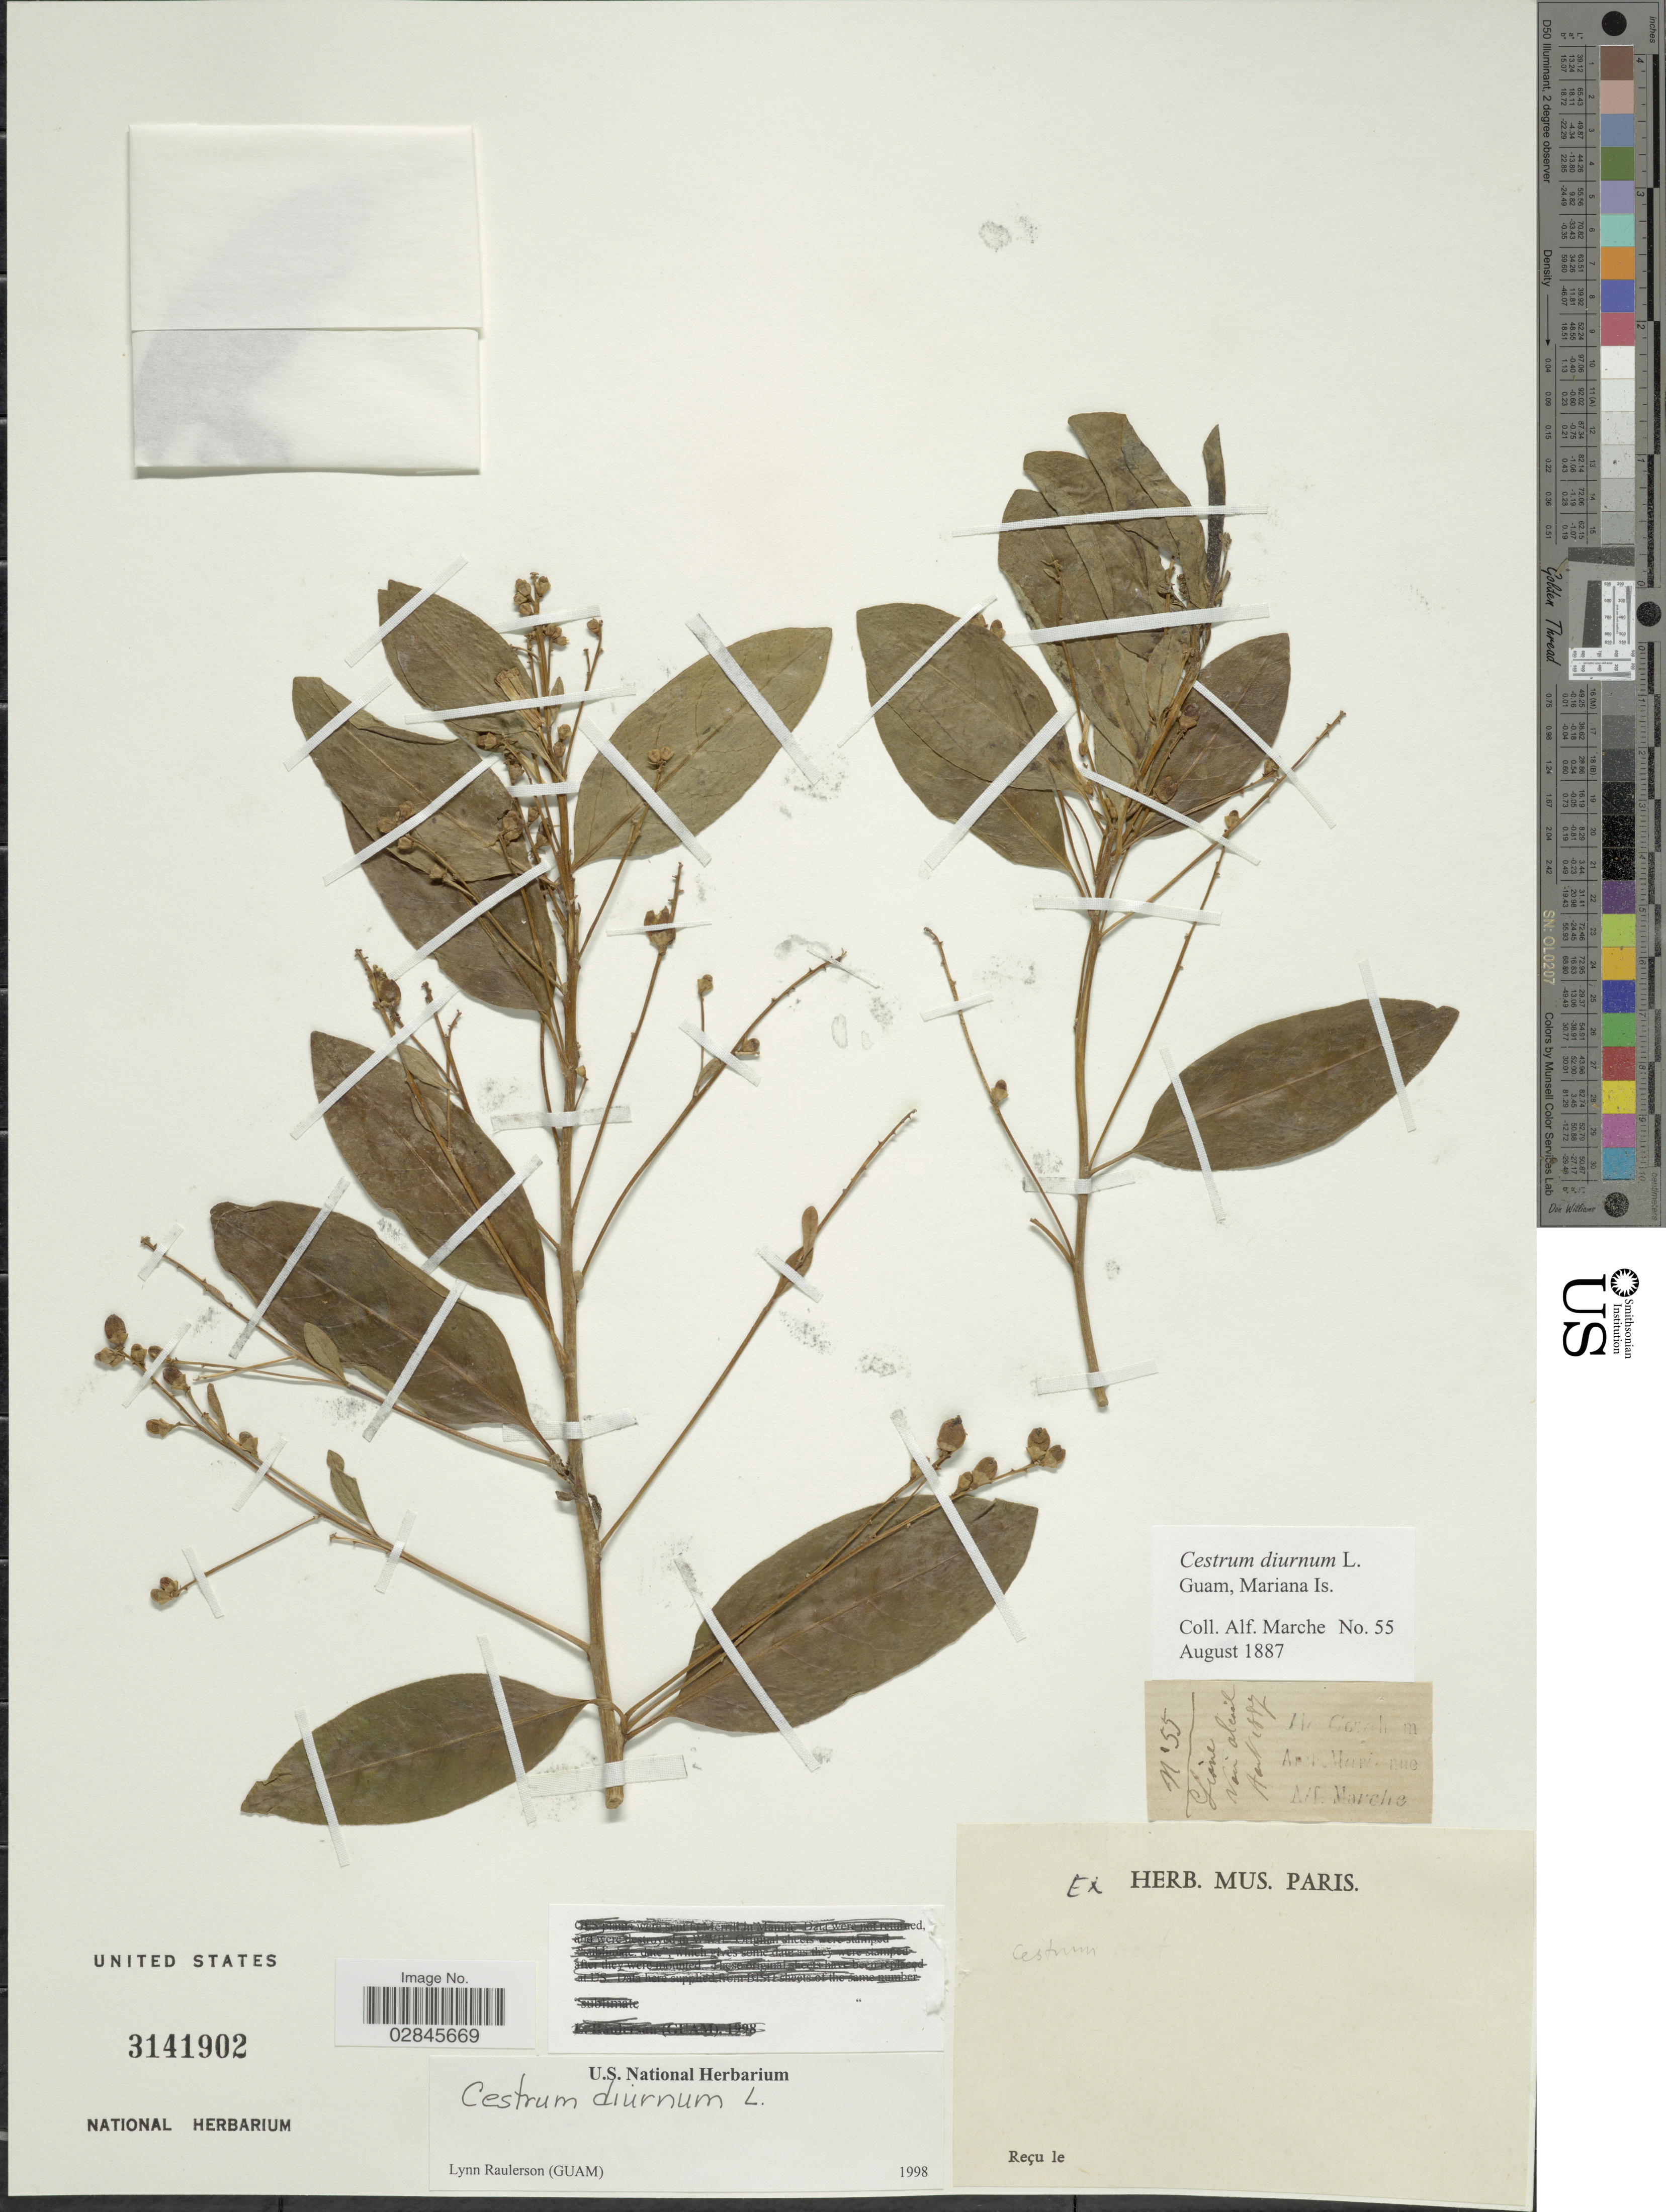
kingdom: Plantae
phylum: Tracheophyta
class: Magnoliopsida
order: Solanales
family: Solanaceae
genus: Cestrum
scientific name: Cestrum diurnum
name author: L.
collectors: A. Marche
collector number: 55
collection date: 1887-08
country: Guam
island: Guam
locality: Mariana Is.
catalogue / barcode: US 3141902